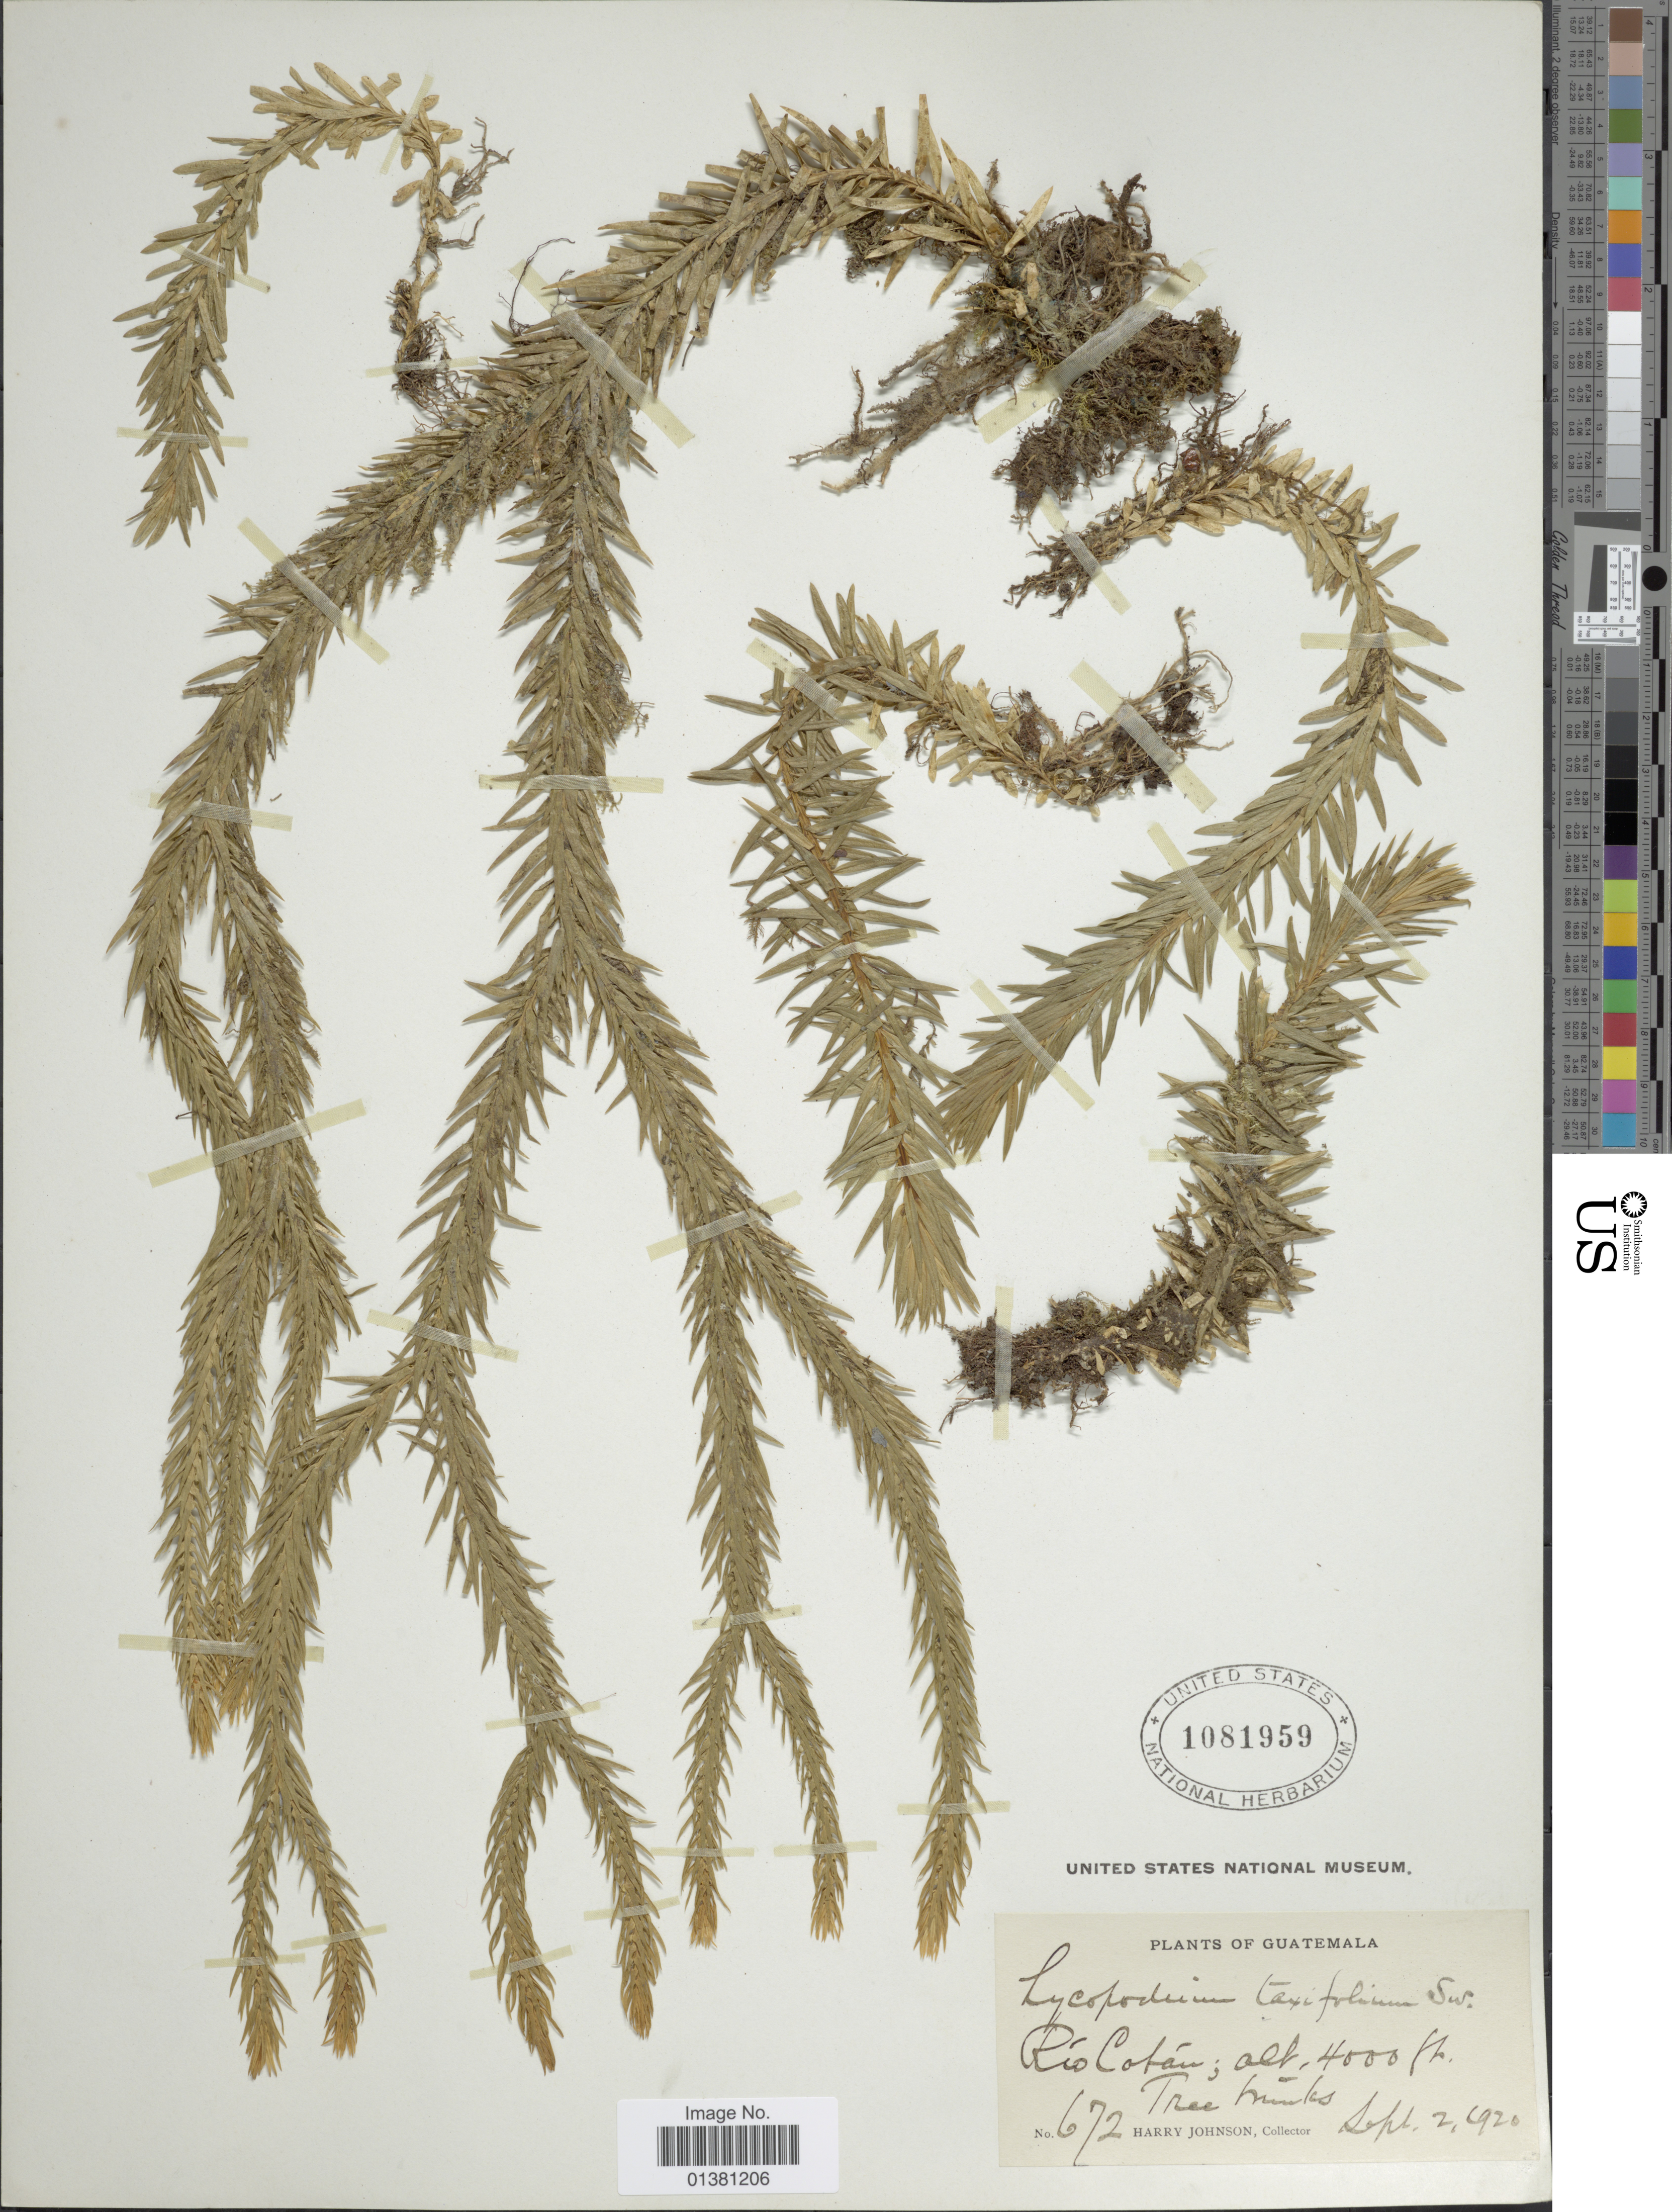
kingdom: Plantae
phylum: Tracheophyta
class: Lycopodiopsida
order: Lycopodiales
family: Lycopodiaceae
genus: Phlegmariurus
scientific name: Phlegmariurus taxifolius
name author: (Sw.) Á. Löve & D. Löve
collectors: H. Johnson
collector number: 672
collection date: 1920-09-02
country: Guatemala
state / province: Guatemala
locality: Rio Cotán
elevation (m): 1219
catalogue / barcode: US 1081959